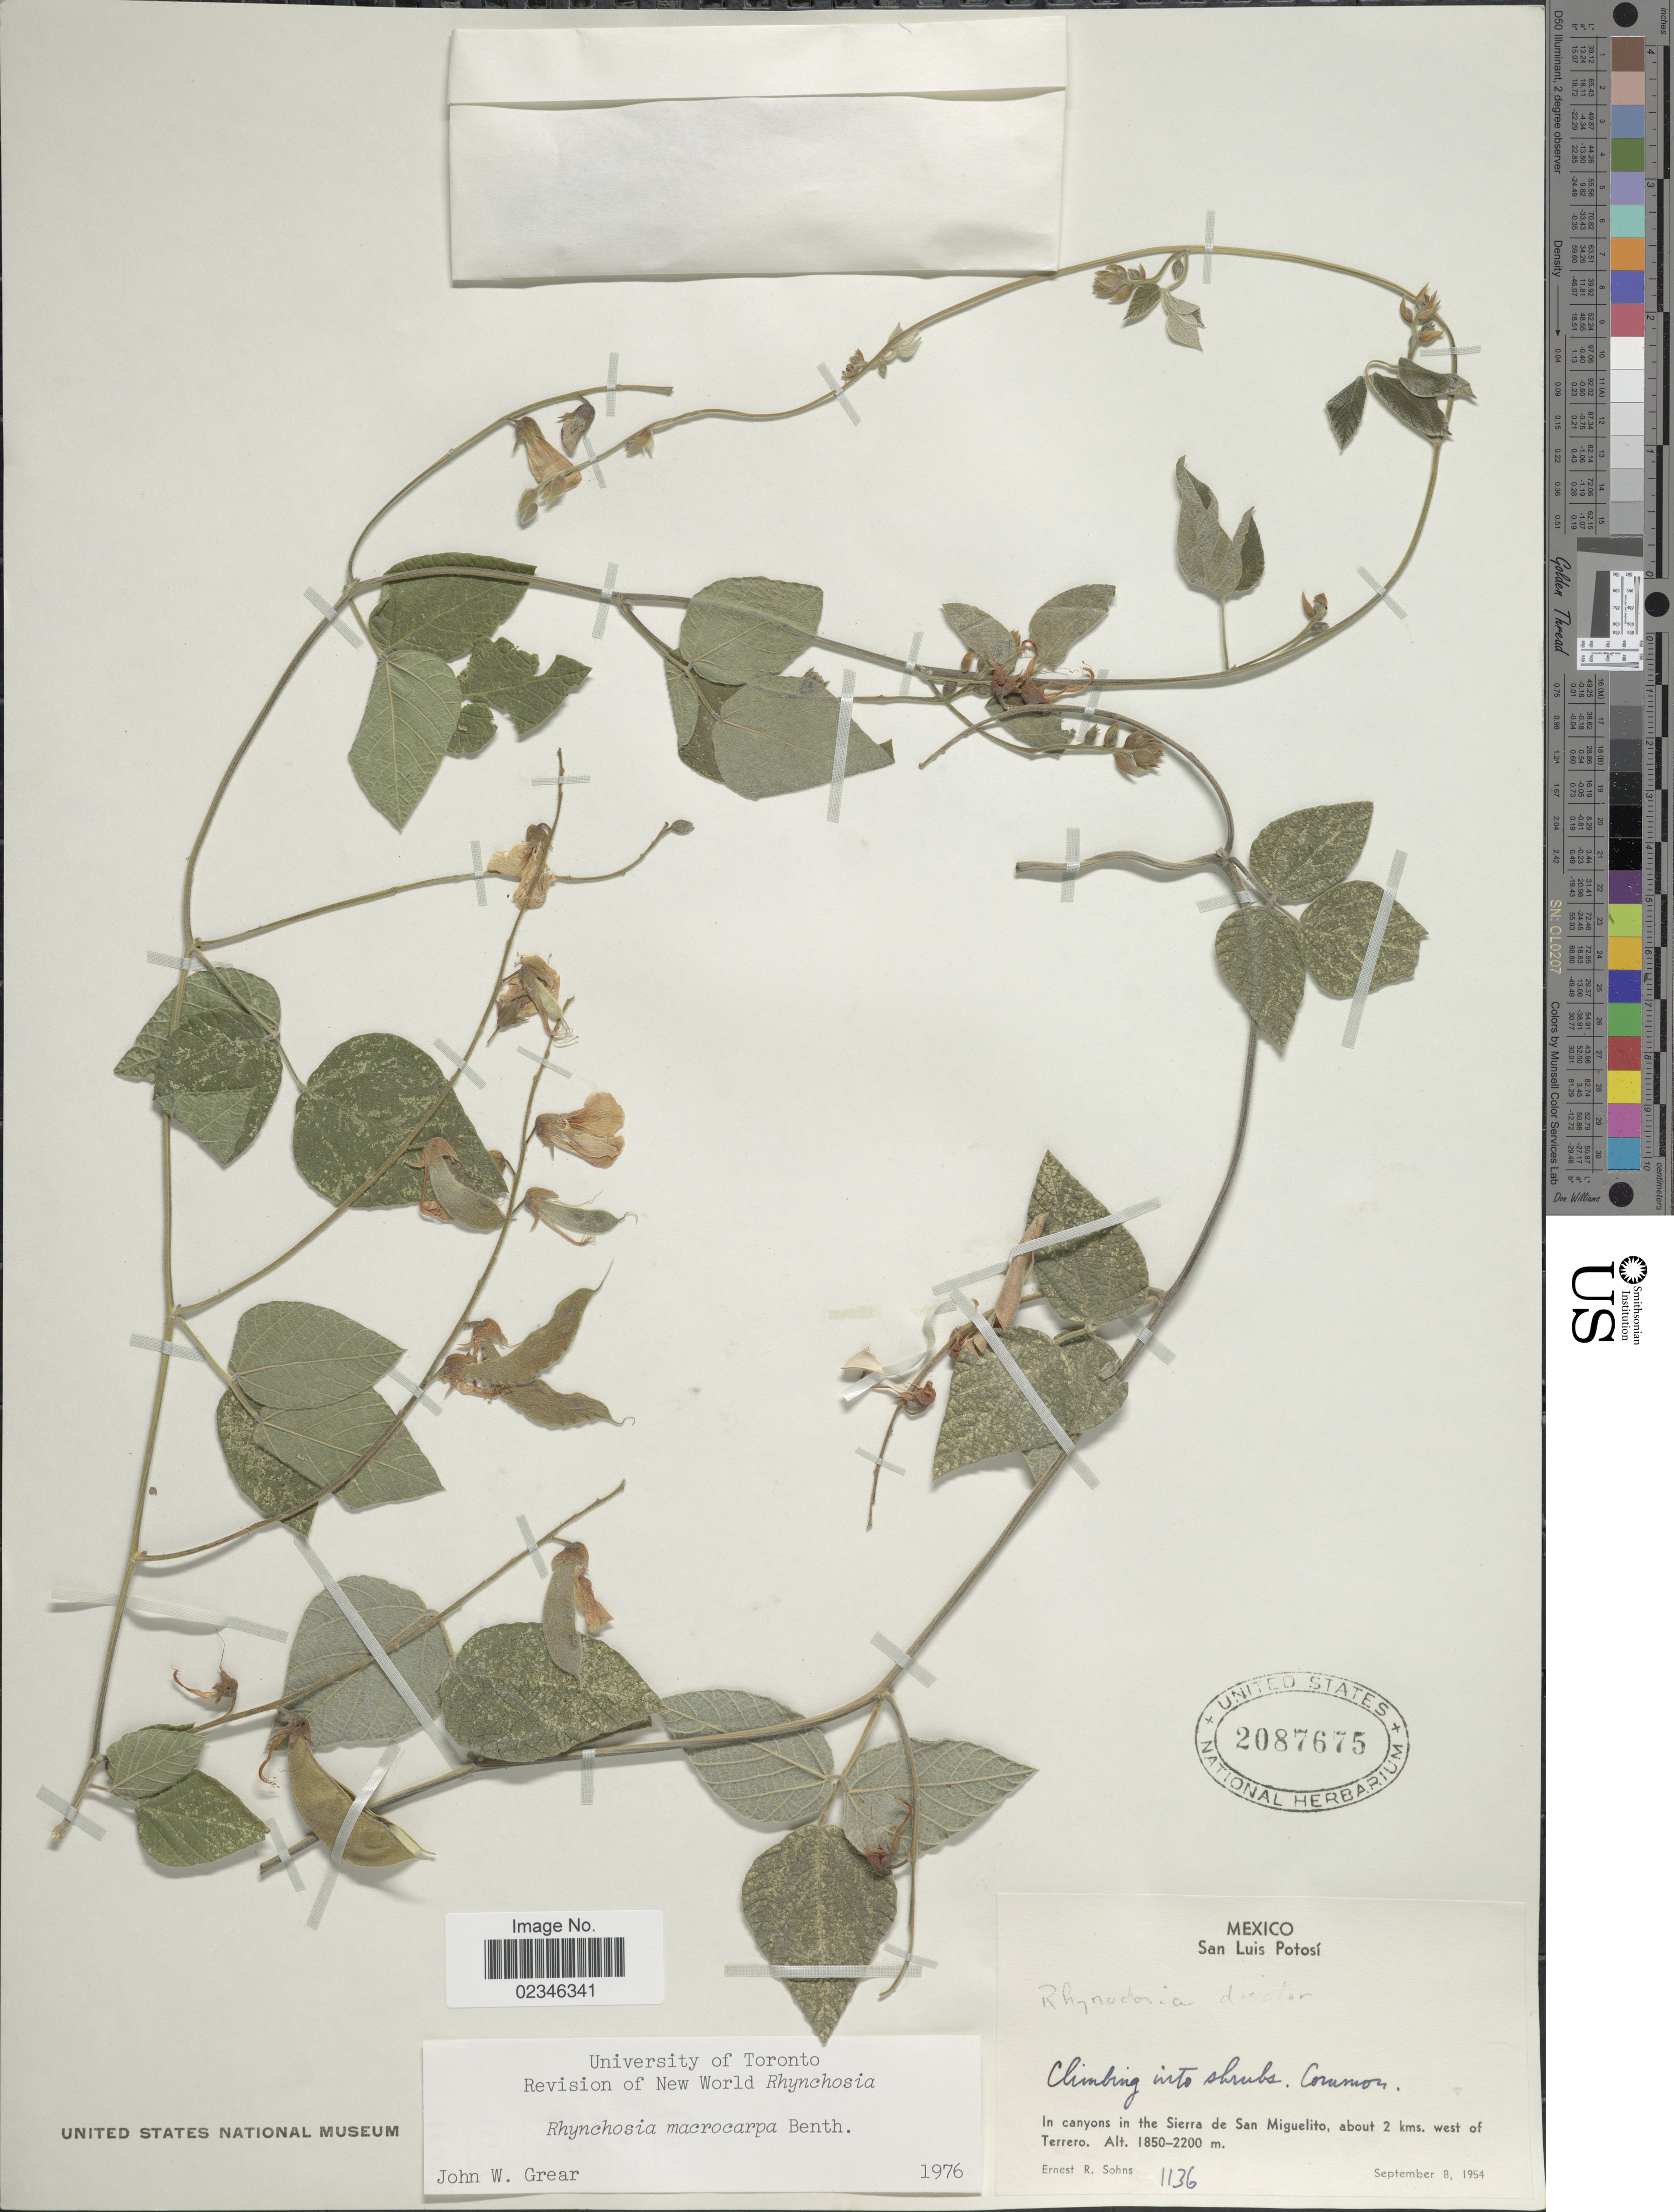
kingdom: Plantae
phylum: Tracheophyta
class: Magnoliopsida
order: Fabales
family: Fabaceae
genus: Rhynchosia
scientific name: Rhynchosia macrocarpa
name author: Benth.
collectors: E. R. Sohns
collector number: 1136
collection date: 1954-09-08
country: Mexico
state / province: San Luis Potosí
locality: In canyons in the Sierra de San Miguelito, about 2 kms. west of Terrero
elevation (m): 1850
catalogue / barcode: US 2087675